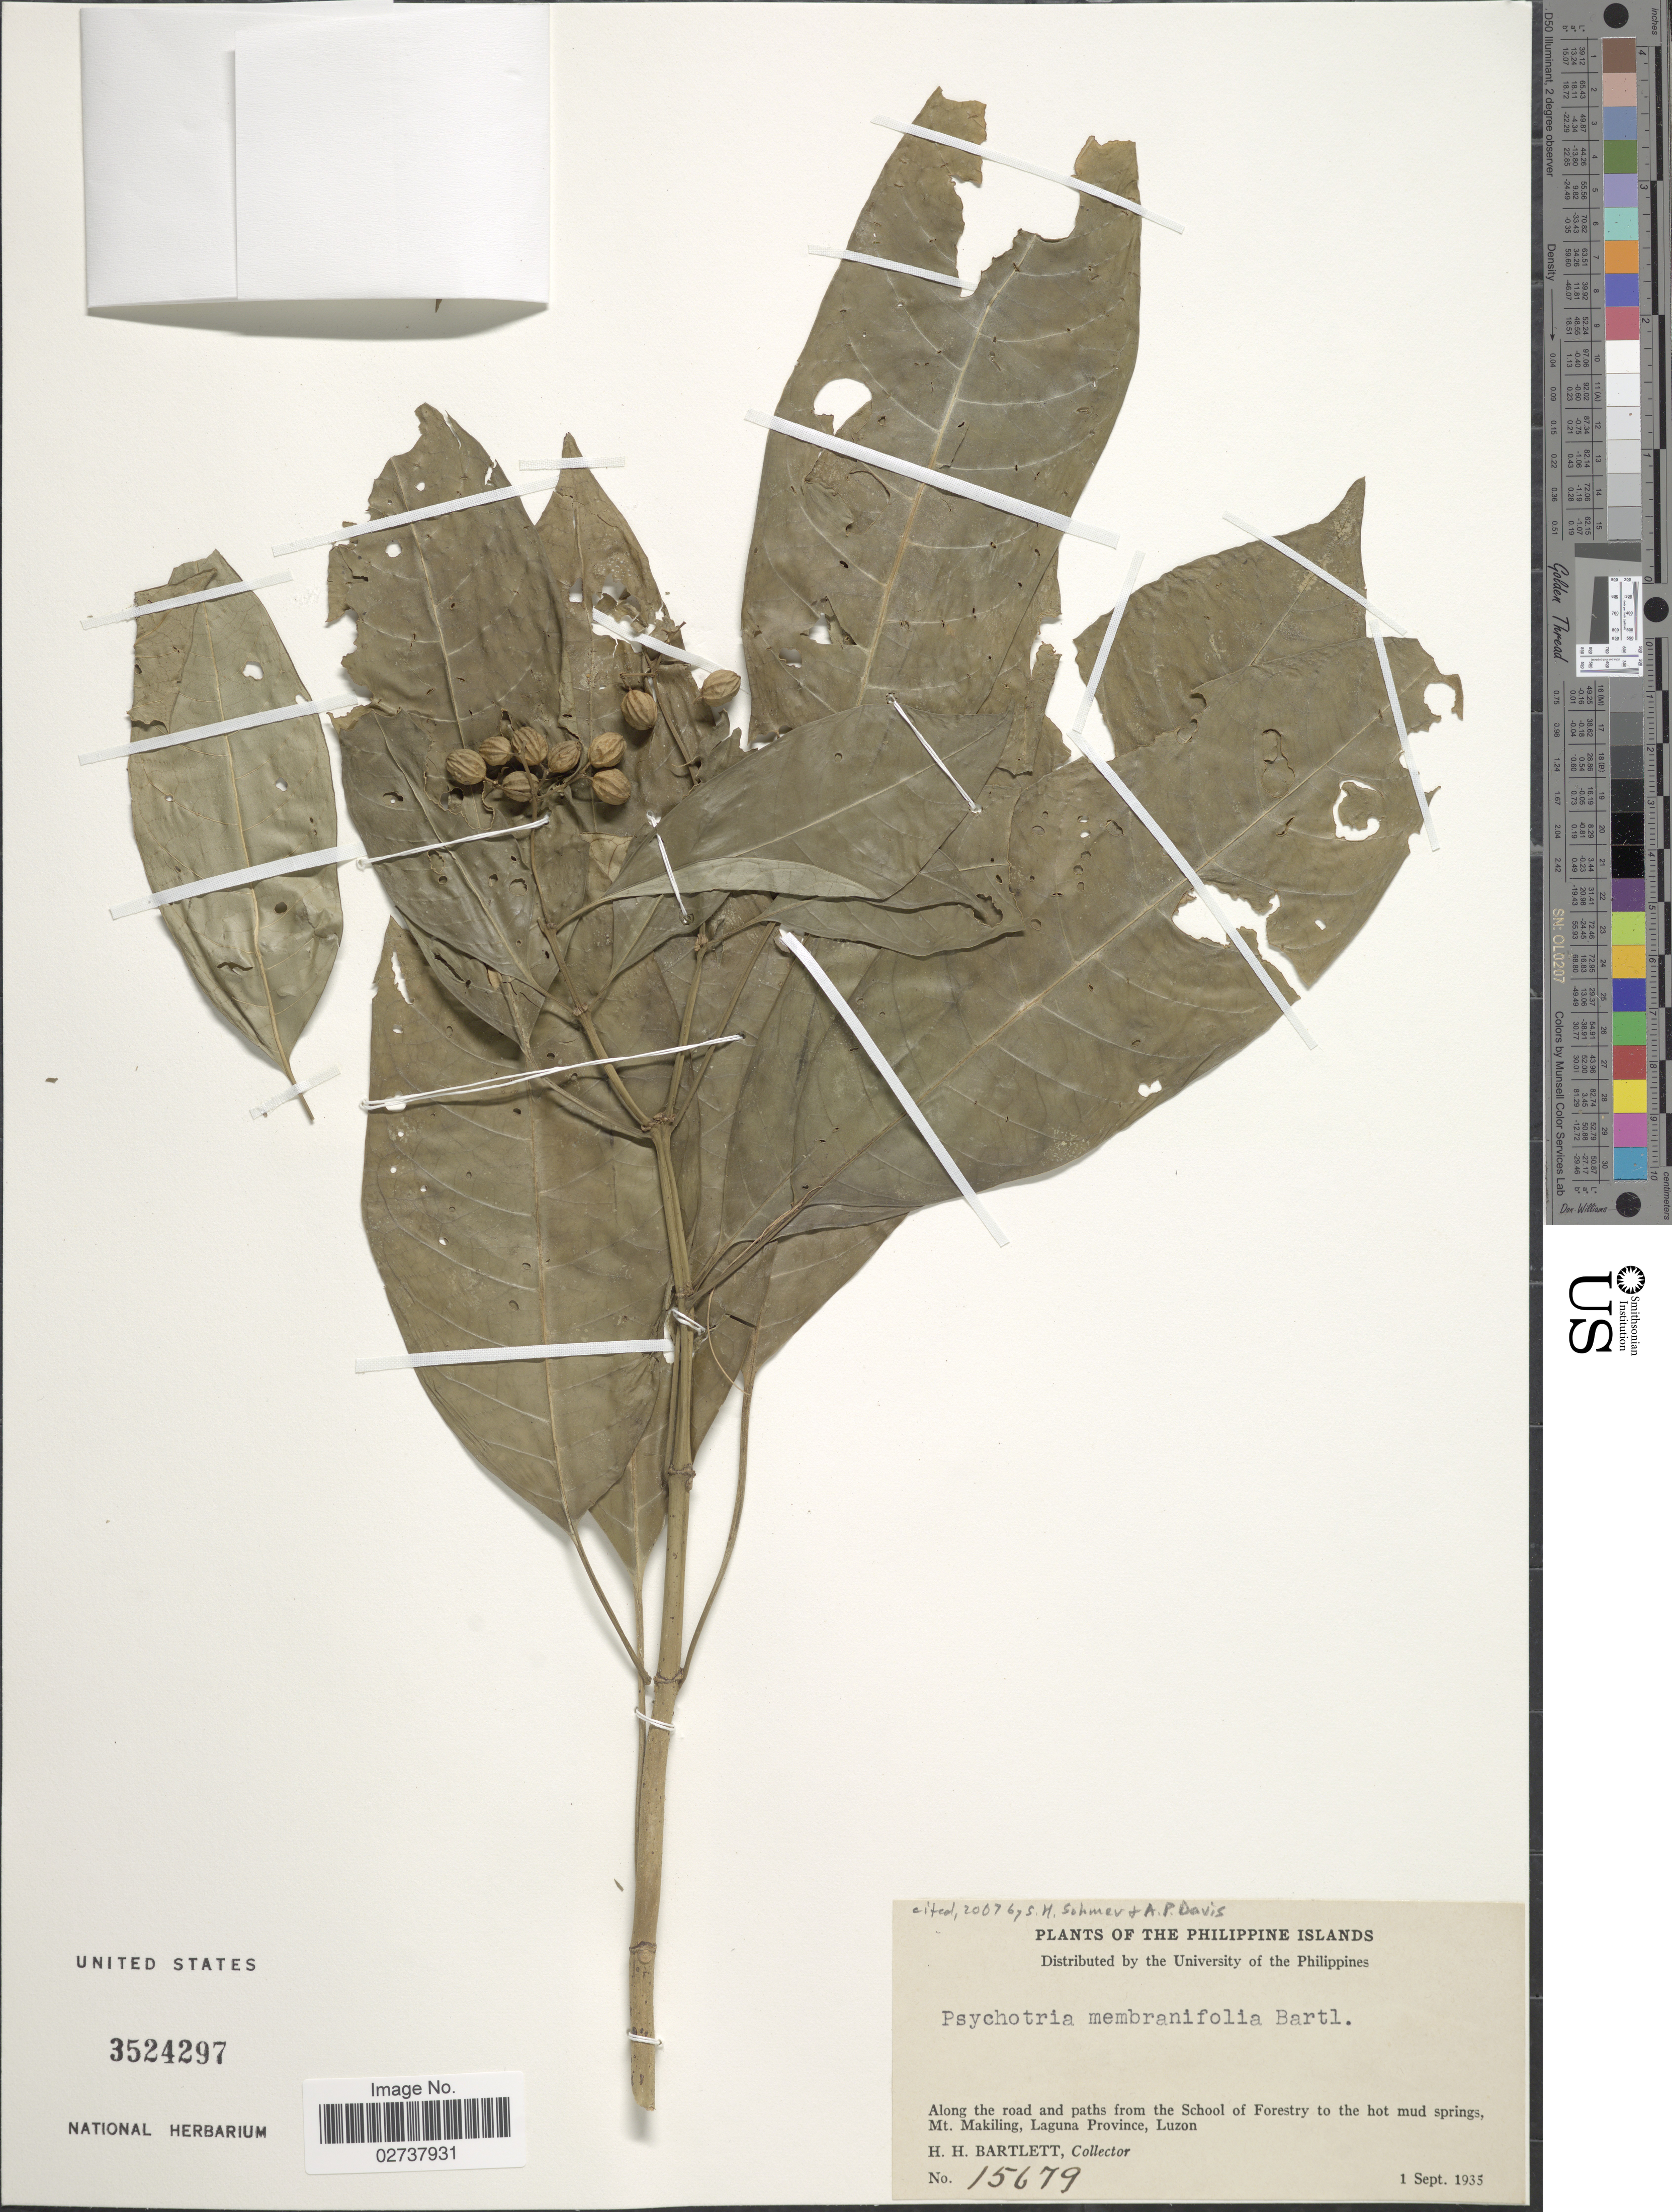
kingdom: Plantae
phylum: Tracheophyta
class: Magnoliopsida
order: Gentianales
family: Rubiaceae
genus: Psychotria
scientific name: Psychotria membranifolia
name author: Bartl. ex A. DC.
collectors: H. H. Bartlett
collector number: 15679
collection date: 1935-09-01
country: Philippines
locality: Along the road and paths from the School of Forestry to the hot mud springs, Mt. Makiling, Laguna Province, Luzon.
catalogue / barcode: US 3524297